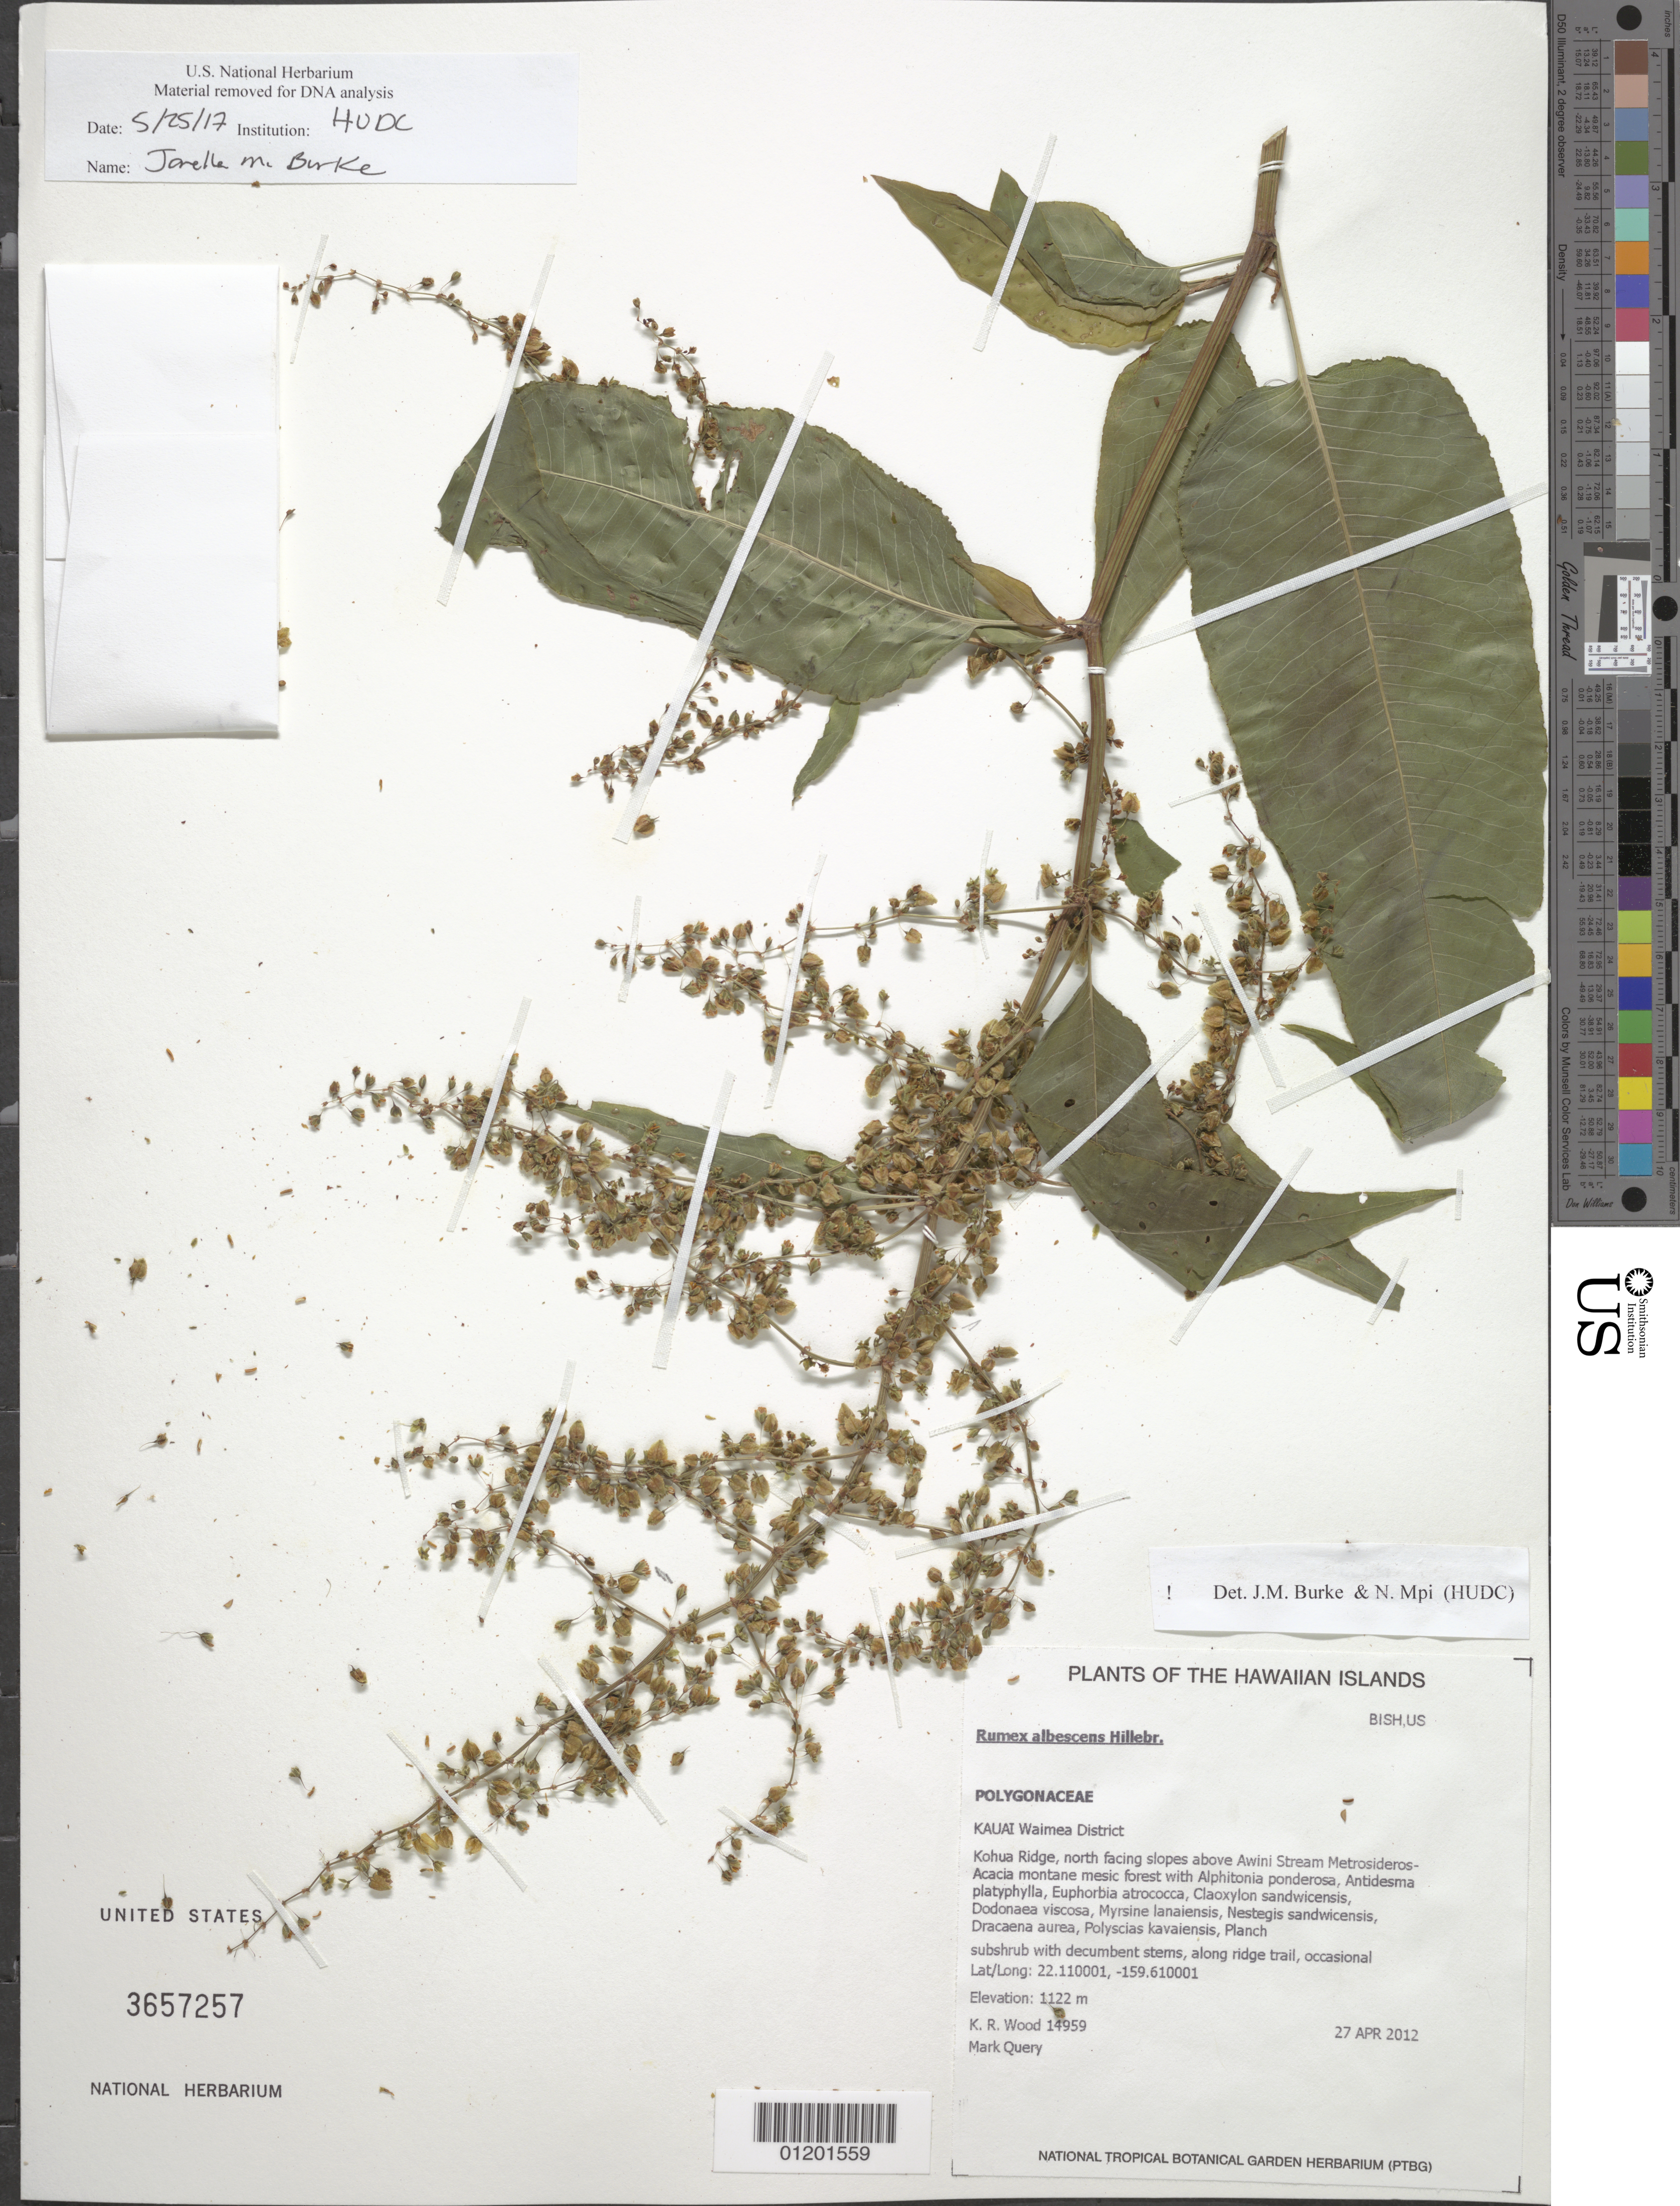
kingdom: Plantae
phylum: Tracheophyta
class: Magnoliopsida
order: Caryophyllales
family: Polygonaceae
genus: Rumex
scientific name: Rumex albescens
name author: Hillebr.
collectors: K. R. Wood & M. Query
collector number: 14959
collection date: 2012-04-27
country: United States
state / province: Hawaii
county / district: Kauai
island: Kaua'i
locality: Waimea District, Kohua Ridge, north facing slopes above Awini Stream.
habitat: Montane mesic forest.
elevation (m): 1122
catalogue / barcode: US 3657257